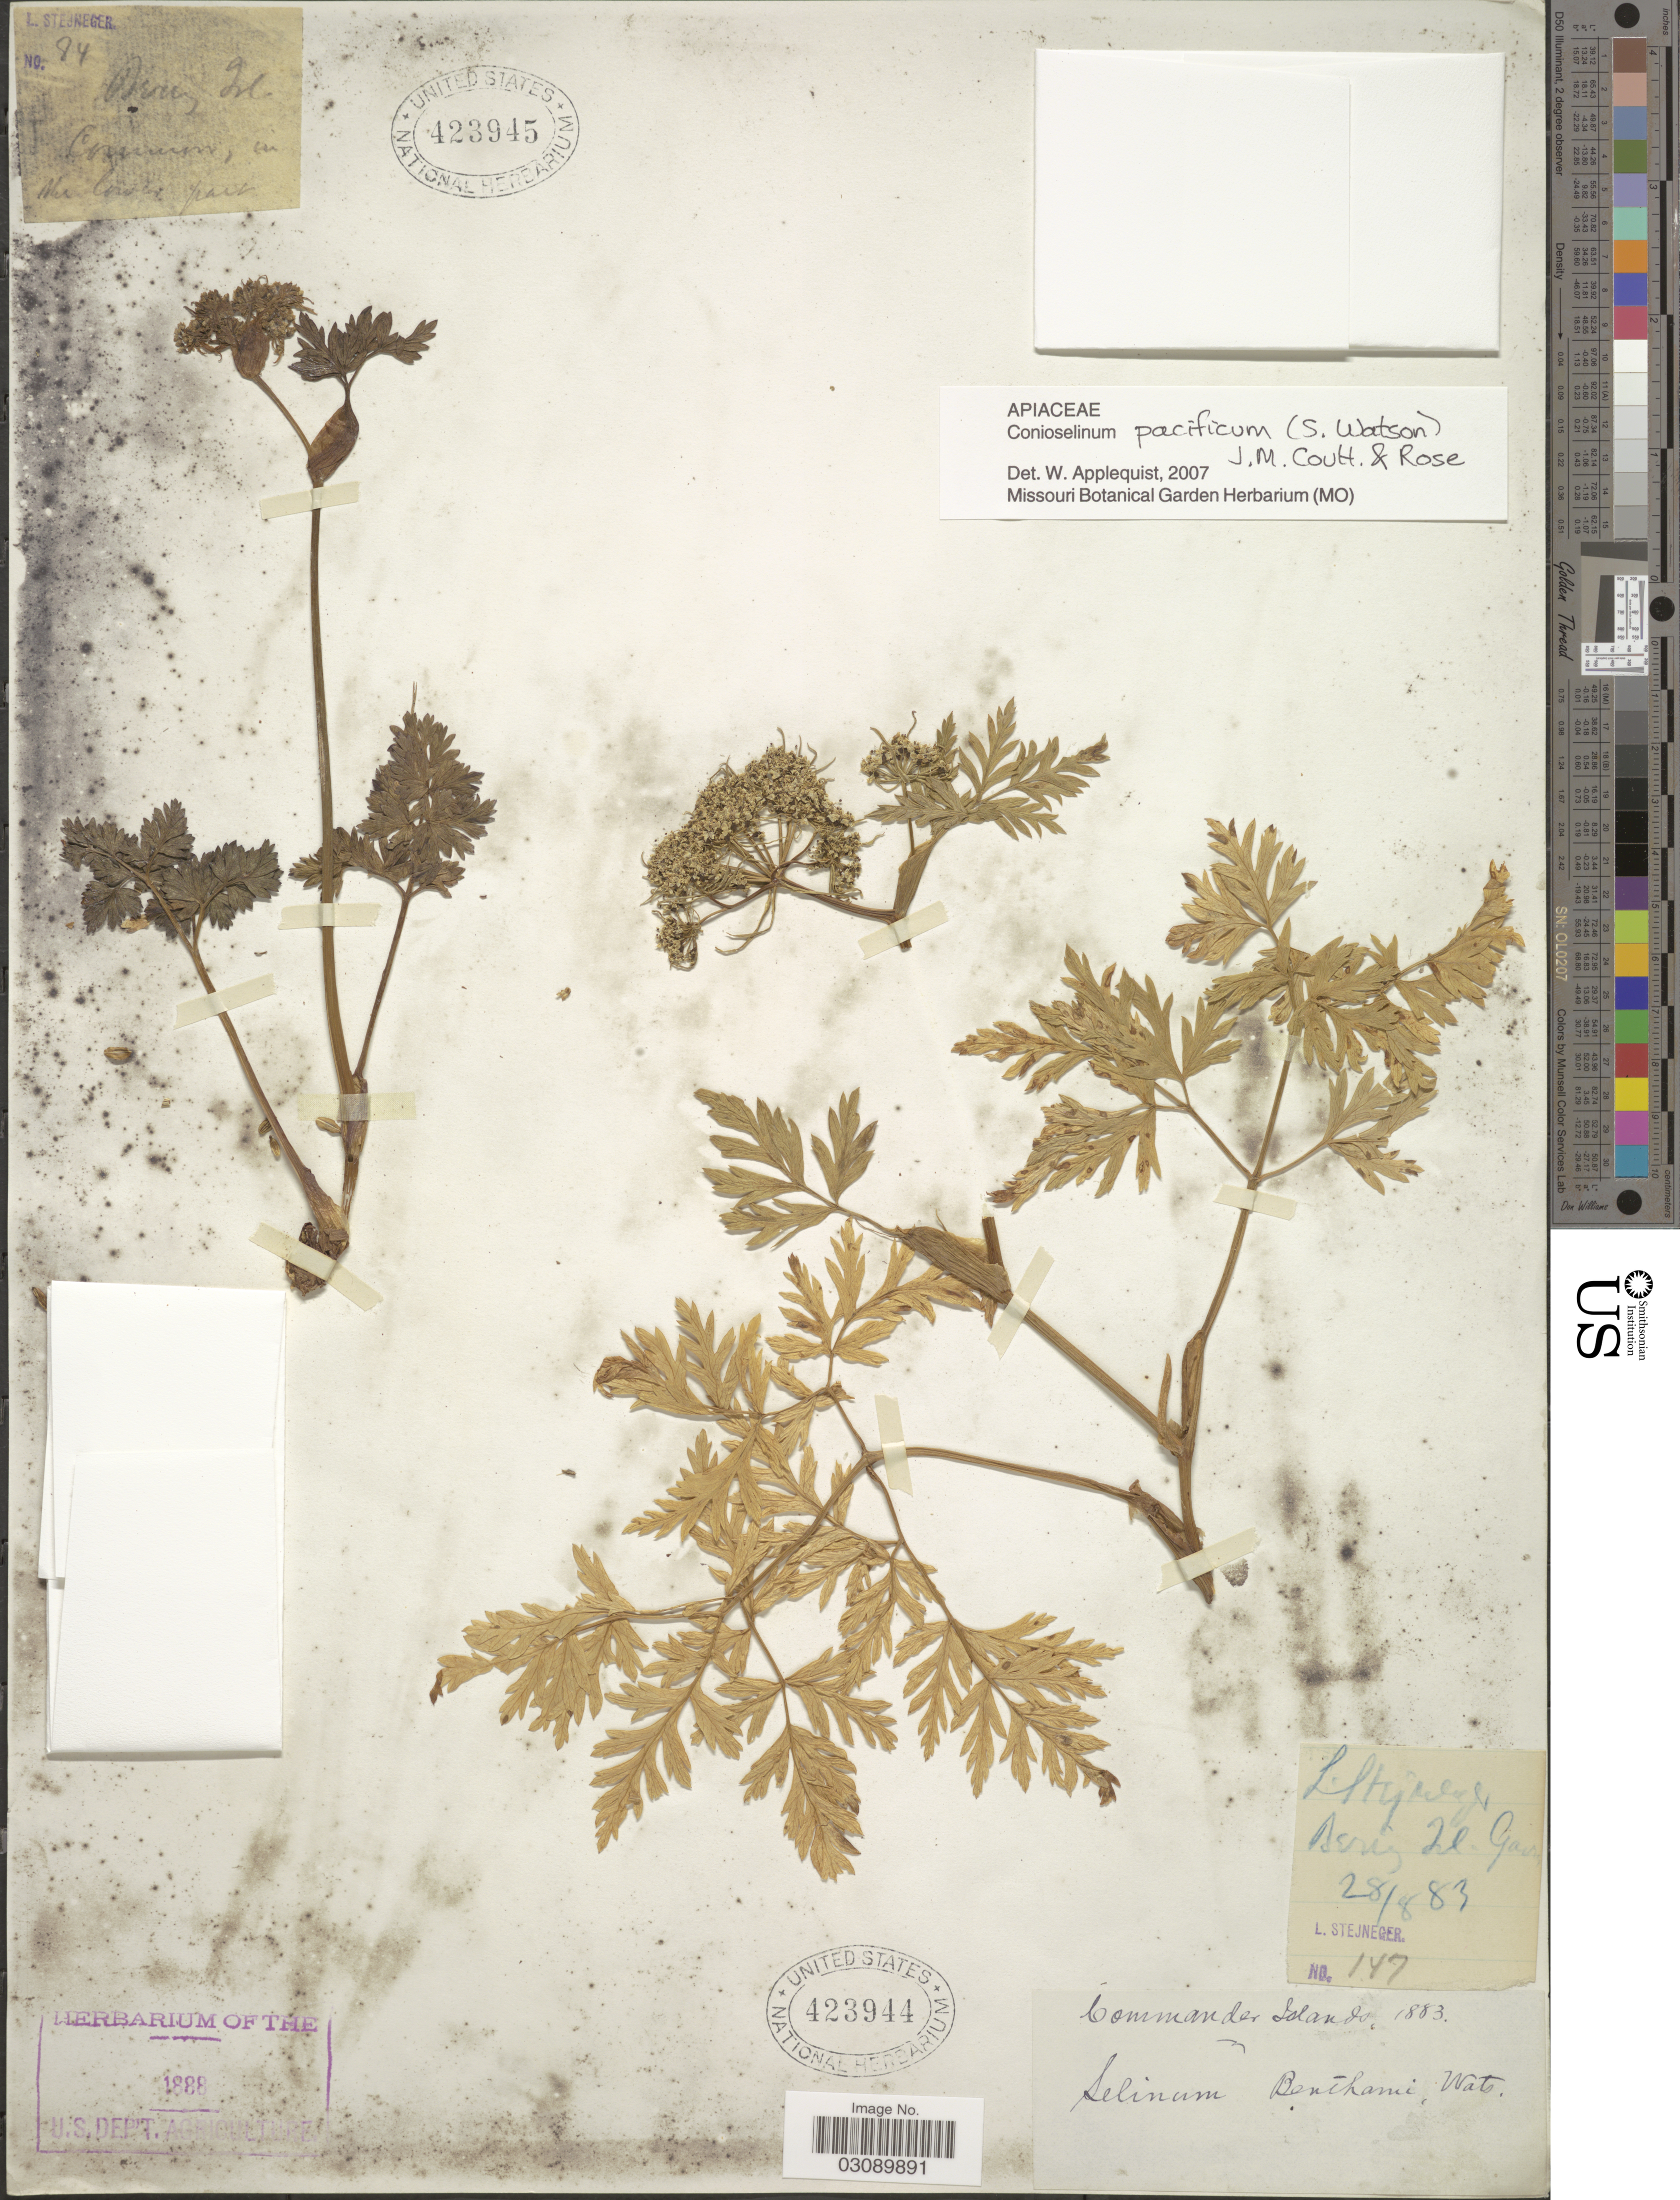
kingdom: Plantae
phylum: Tracheophyta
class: Magnoliopsida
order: Apiales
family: Apiaceae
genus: Conioselinum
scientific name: Conioselinum pacificum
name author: (S. Watson) J.M. Coult. & Rose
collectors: L. Stejneger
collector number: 84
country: Russian Federation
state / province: Kamchatka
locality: Bering Isl.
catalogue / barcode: US 423945-2